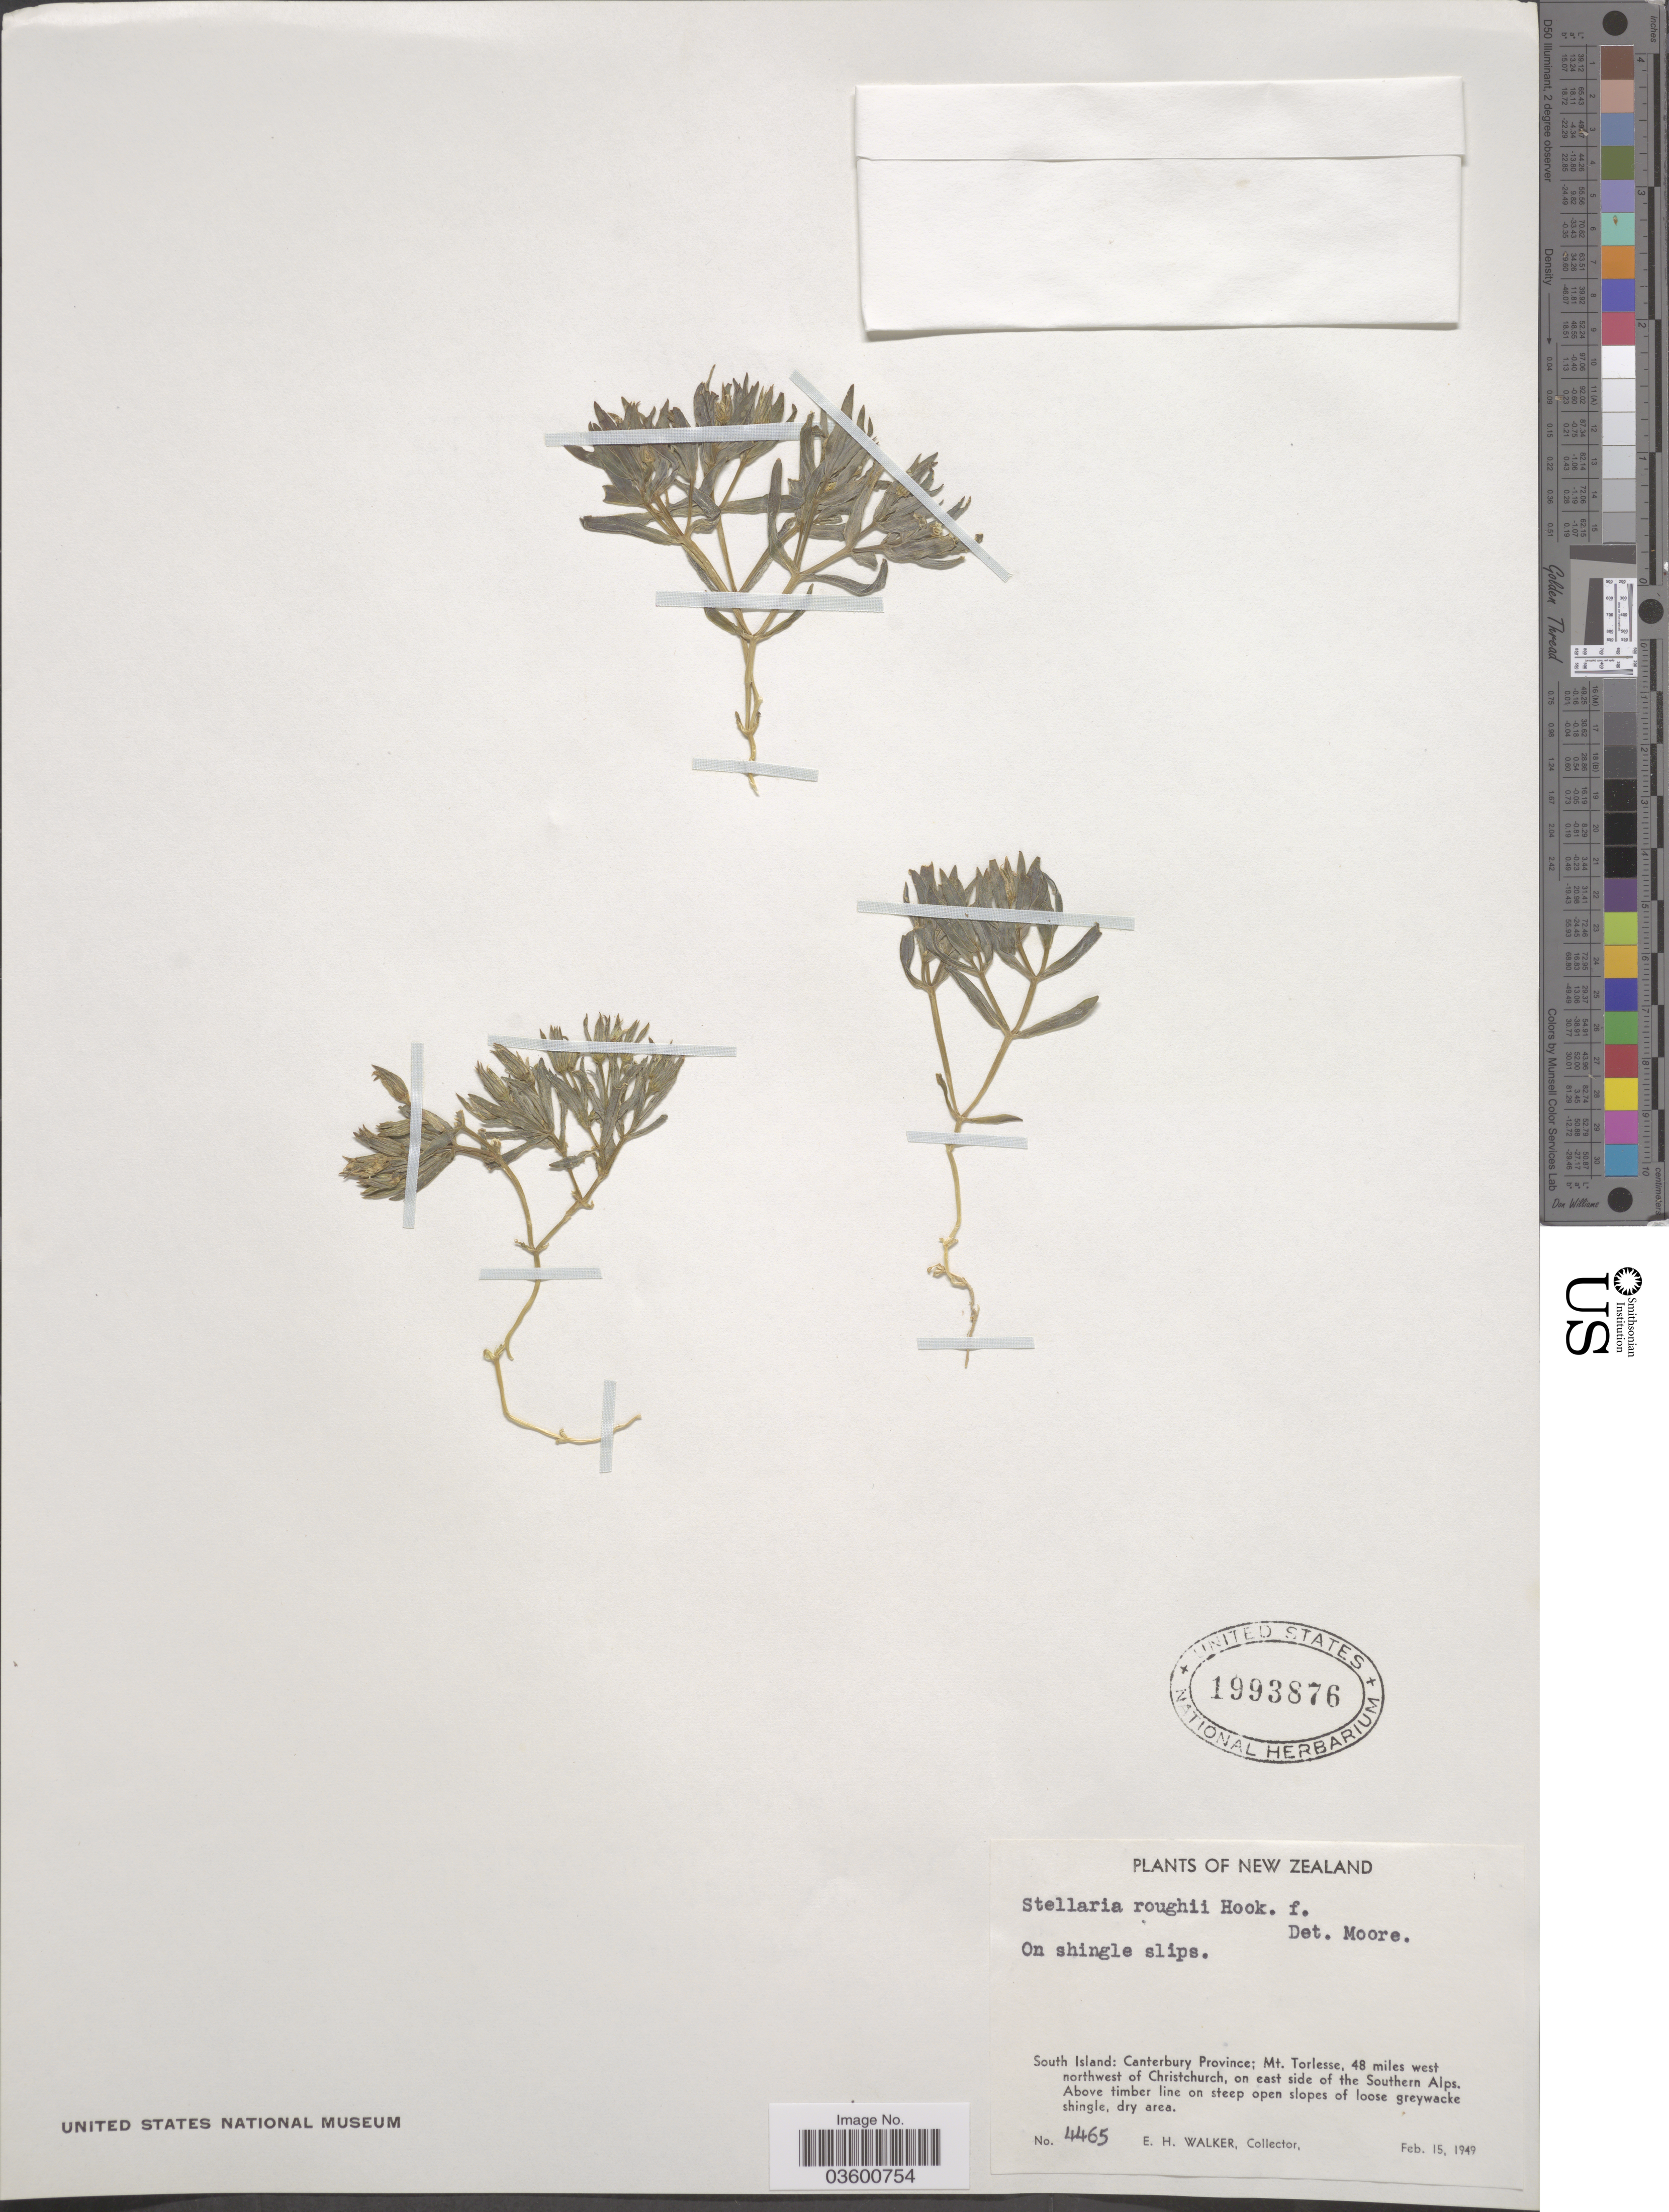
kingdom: Plantae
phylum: Tracheophyta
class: Magnoliopsida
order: Caryophyllales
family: Caryophyllaceae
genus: Stellaria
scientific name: Stellaria roughii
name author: Hook. f.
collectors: E. H. Walker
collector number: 4465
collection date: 1949-02-15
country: New Zealand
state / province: Canterbury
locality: South Island: Mt. Torlesse, 48 miles west northwest of Christchurch, on east side of the Southern Alps.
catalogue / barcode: US 1993876